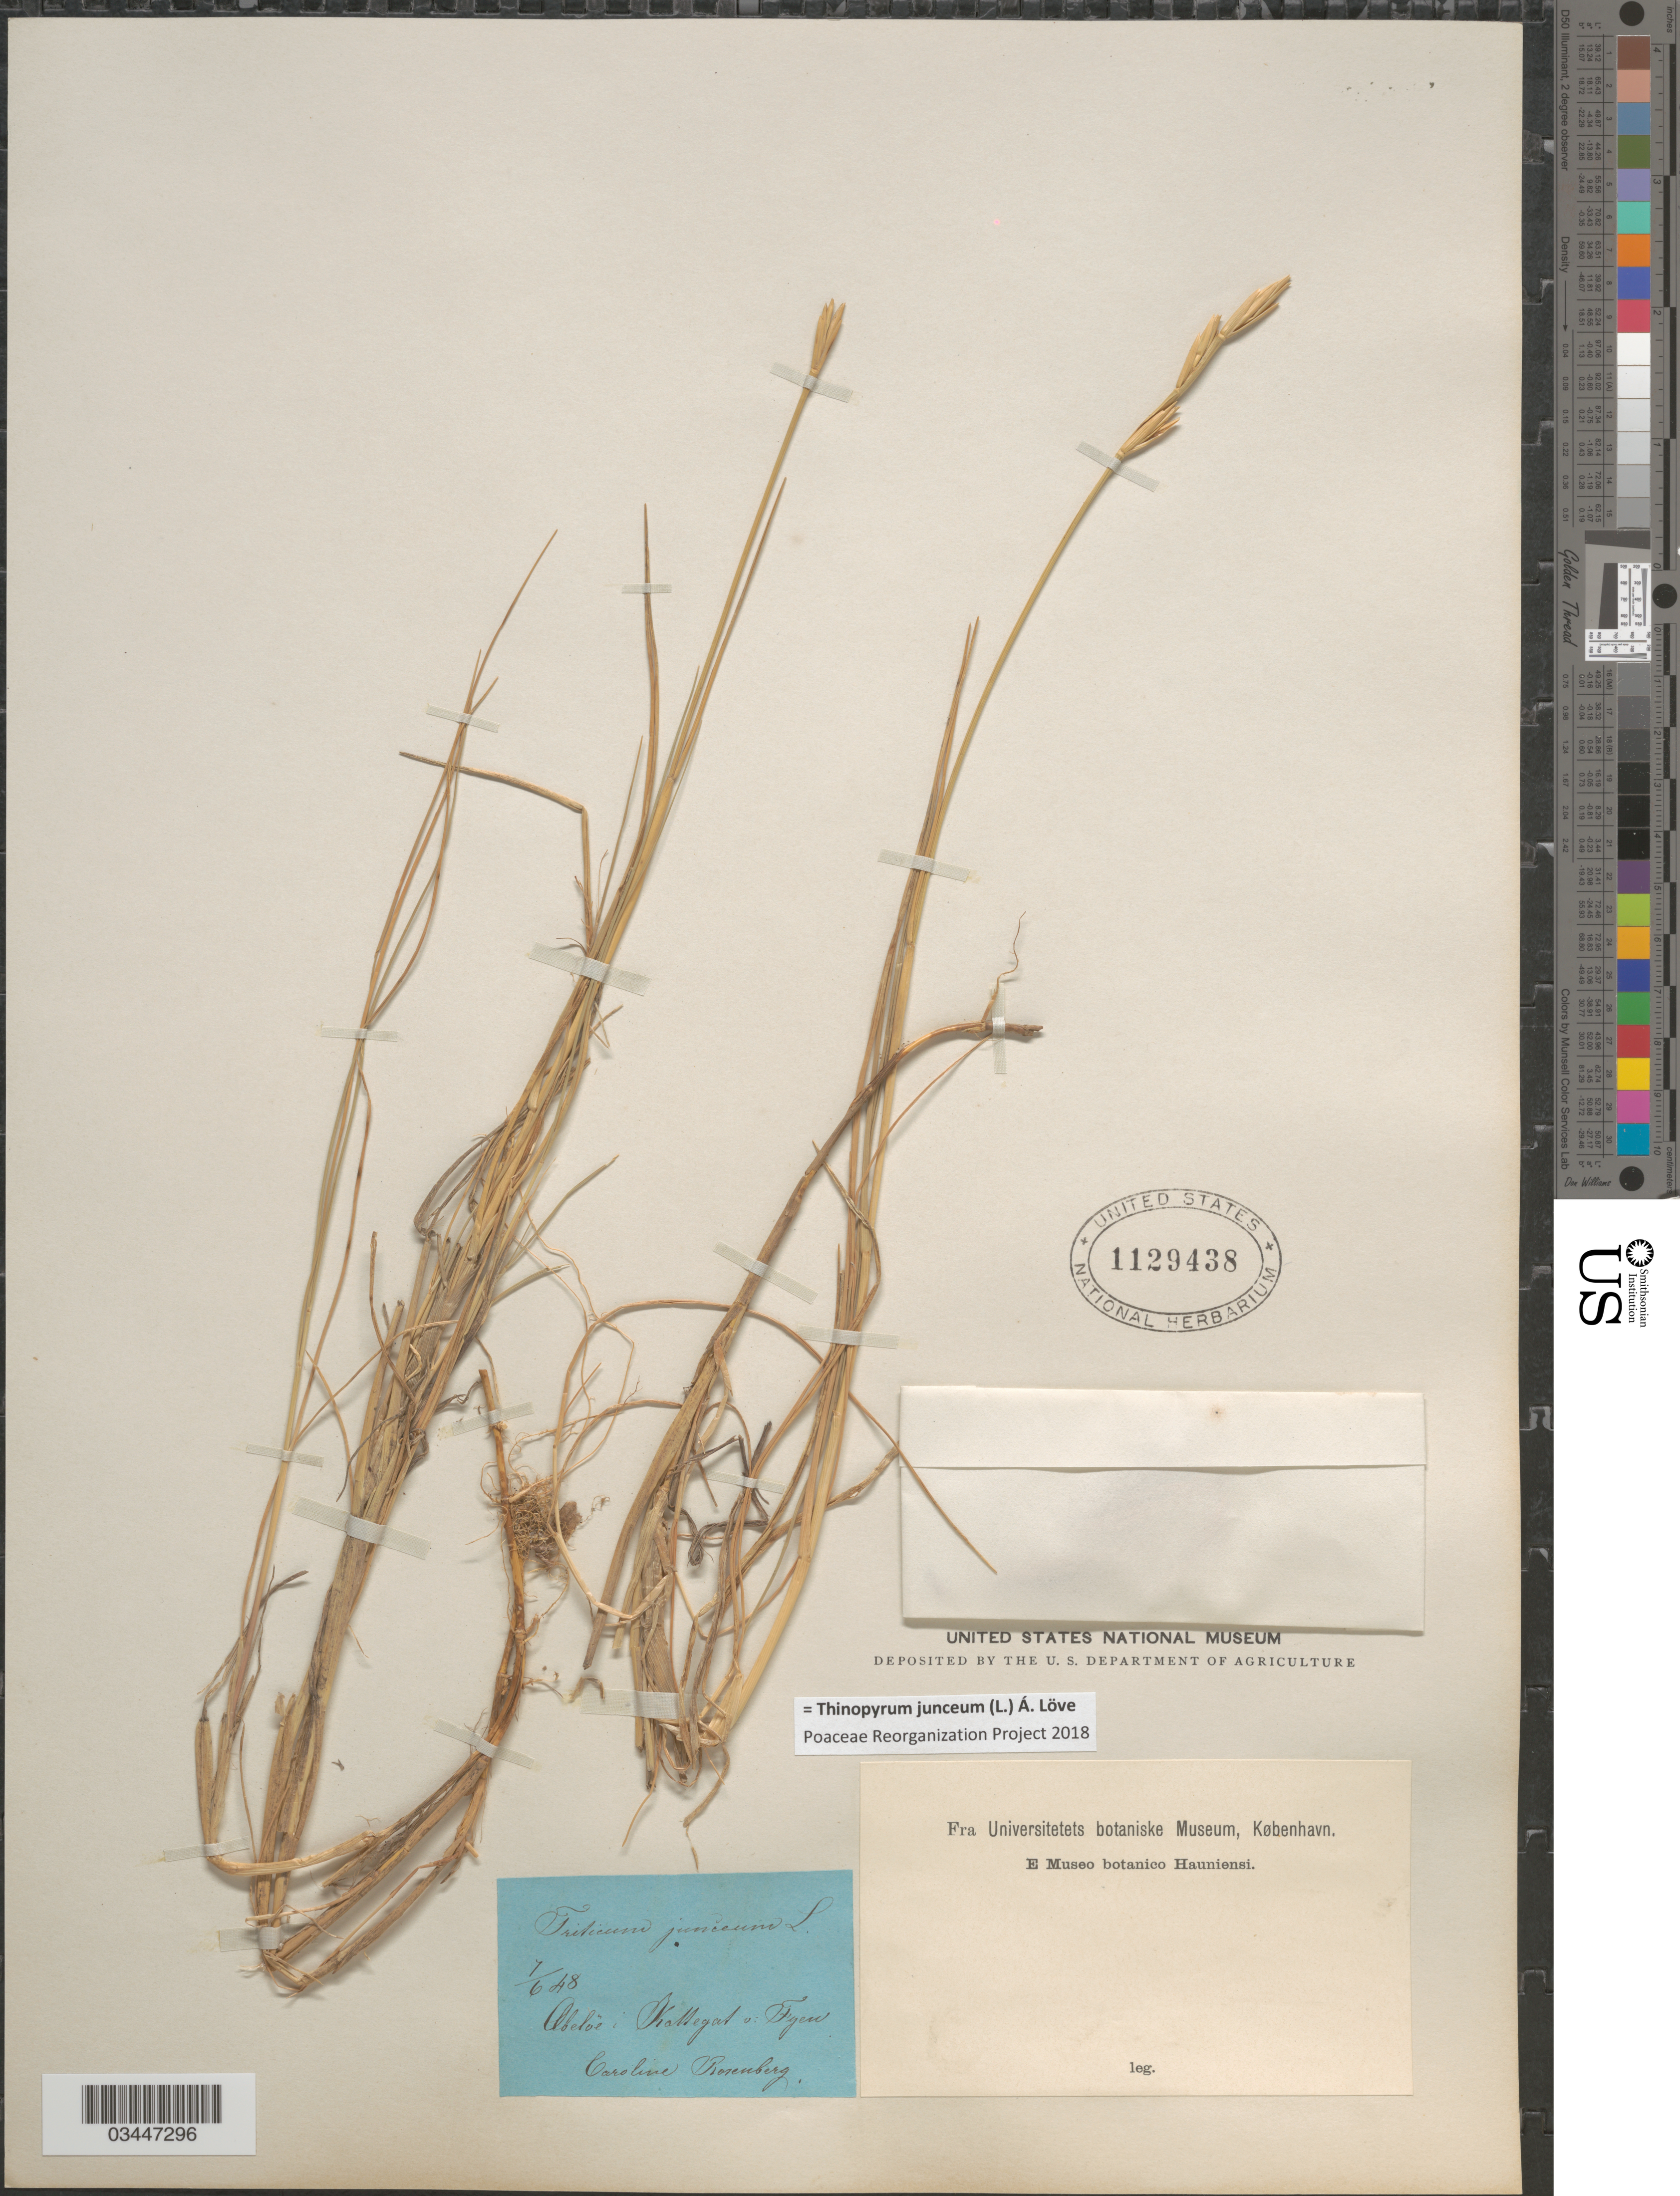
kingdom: Plantae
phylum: Tracheophyta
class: Liliopsida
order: Poales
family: Poaceae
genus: Thinopyrum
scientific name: Thinopyrum junceum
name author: (L.) Á. Löve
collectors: C. Rosenberg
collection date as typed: Transcribed d/m/y: 7/6/48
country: Denmark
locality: Abeloê: Kattegat v. Fyen.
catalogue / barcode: US 1129438